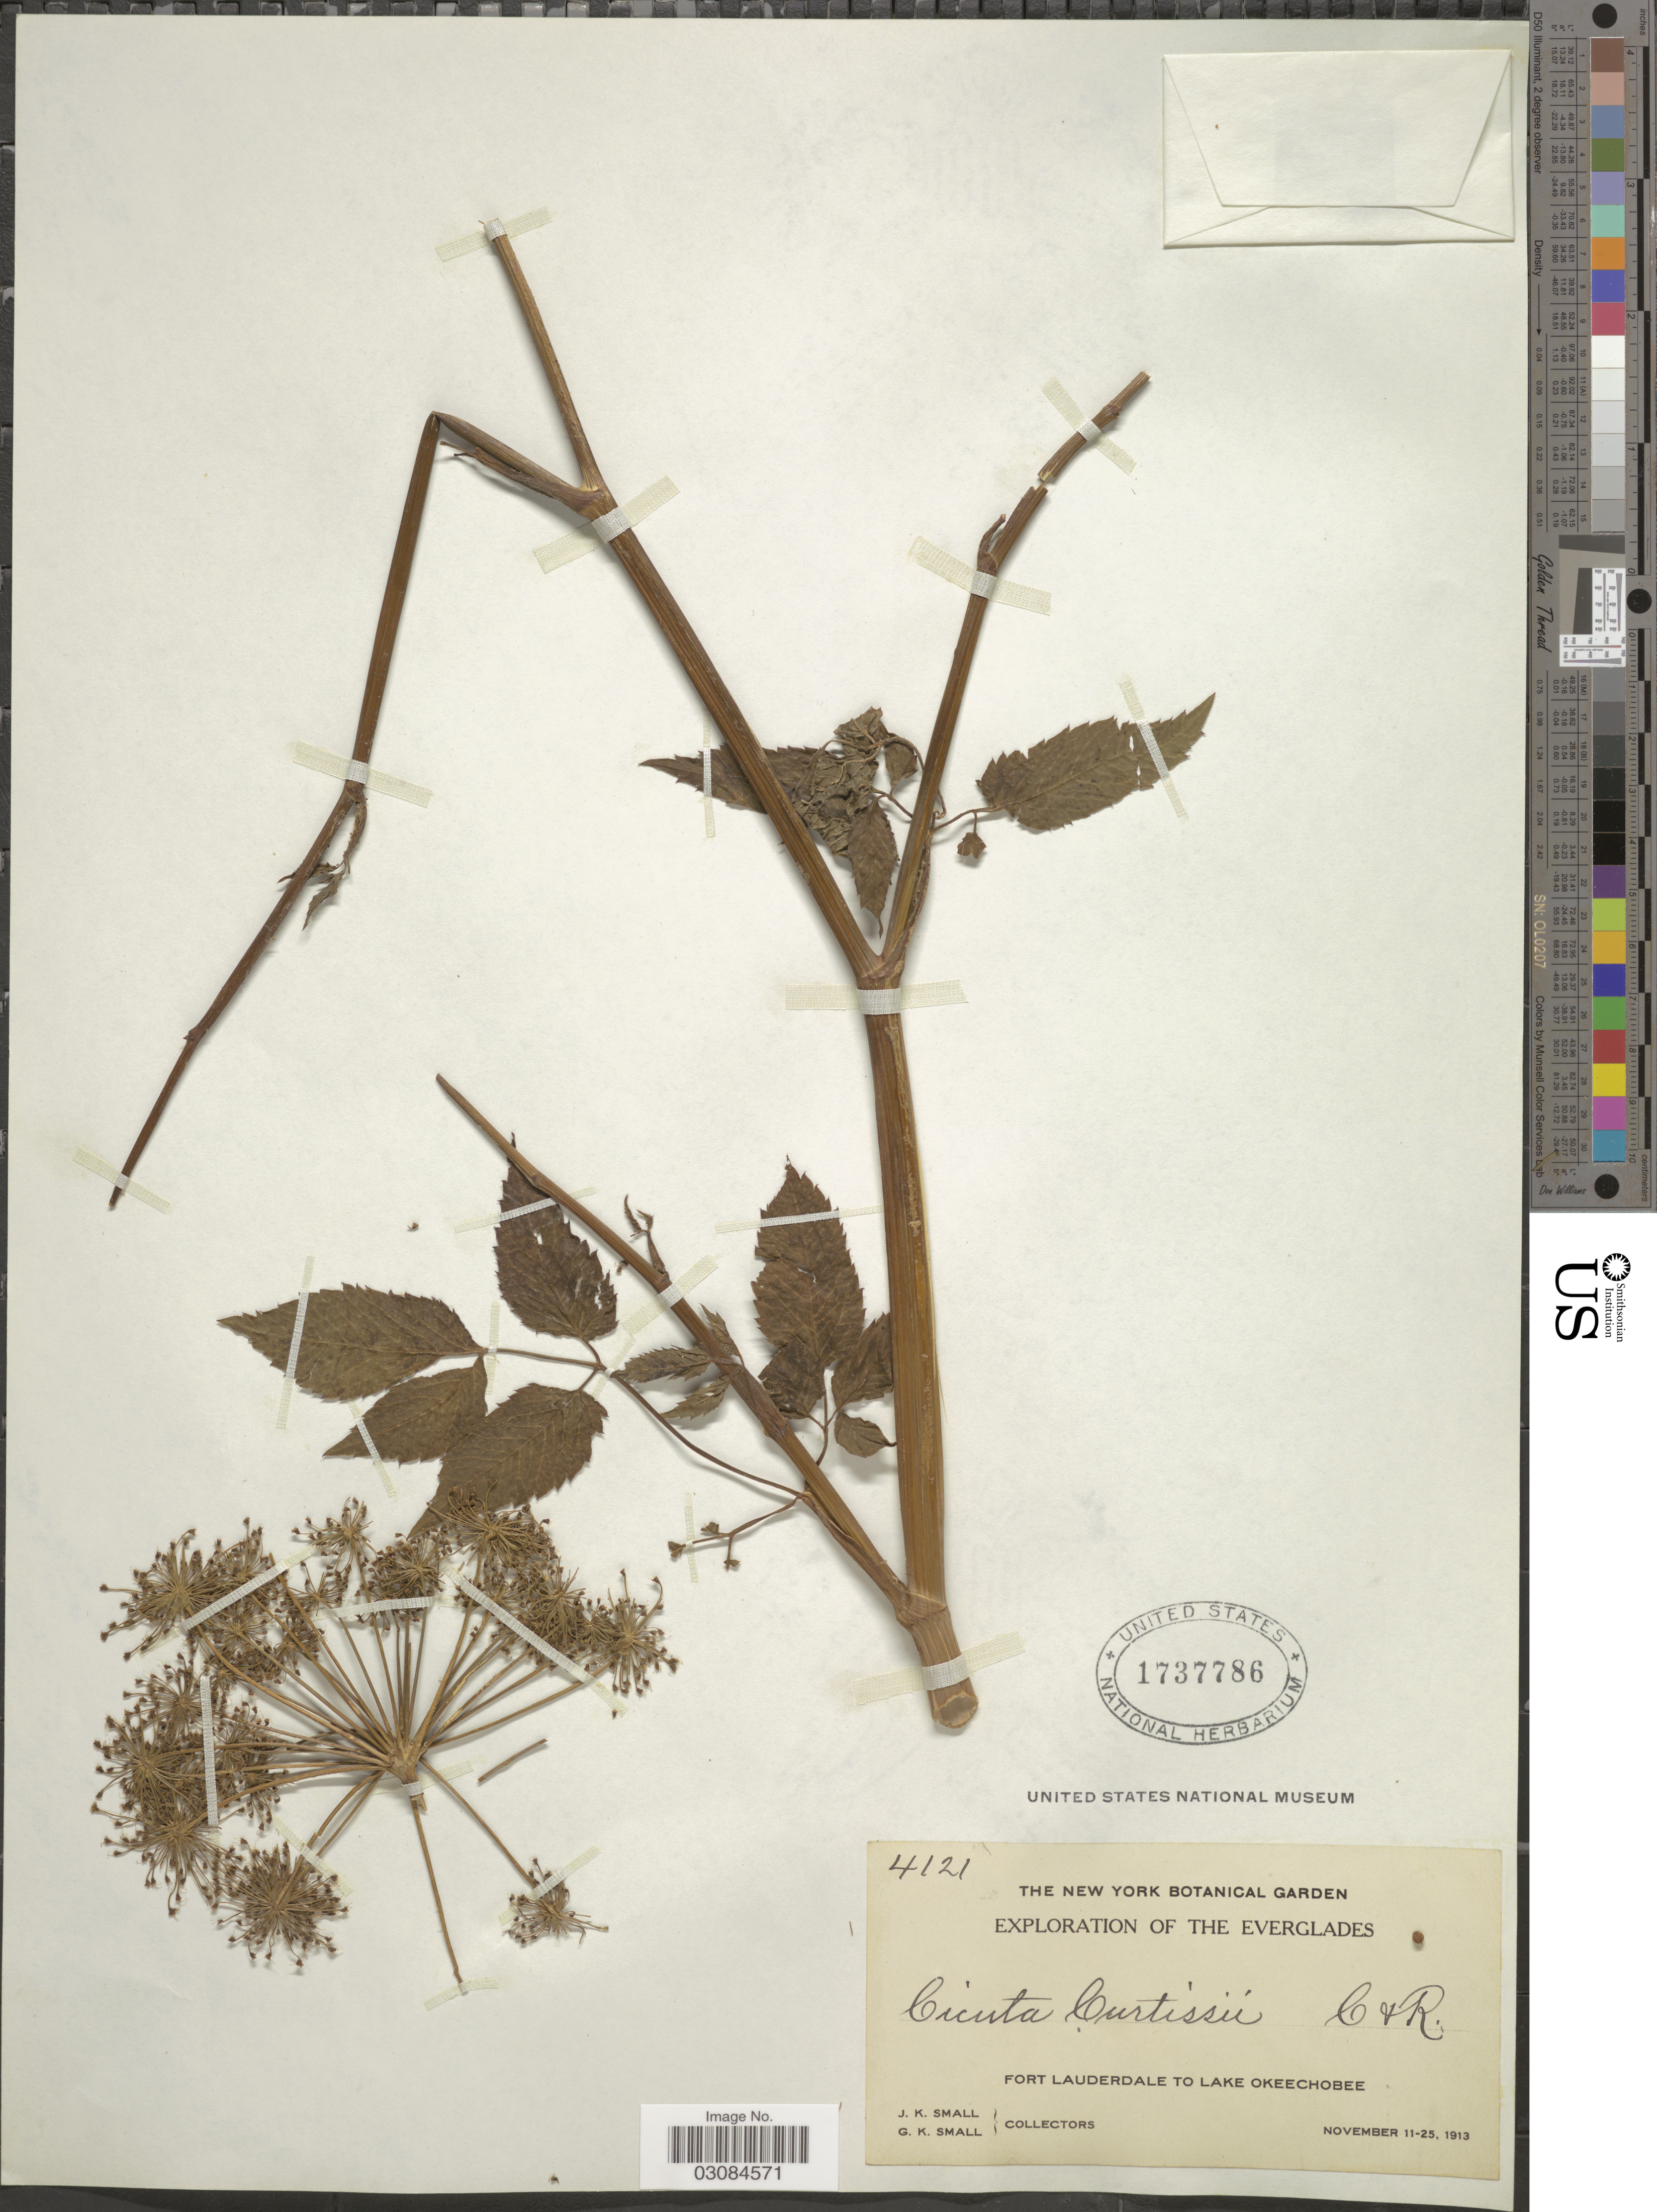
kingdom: Plantae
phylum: Tracheophyta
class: Magnoliopsida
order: Apiales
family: Apiaceae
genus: Cicuta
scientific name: Cicuta mexicana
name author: J.M. Coult. & Rose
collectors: J. K. Small & G. K. Small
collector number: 4121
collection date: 1913-11-11/1913-11-25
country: United States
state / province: New York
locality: The Everglades. Fort Lauderdale to Lake Okeechobee.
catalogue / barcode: US 1737786